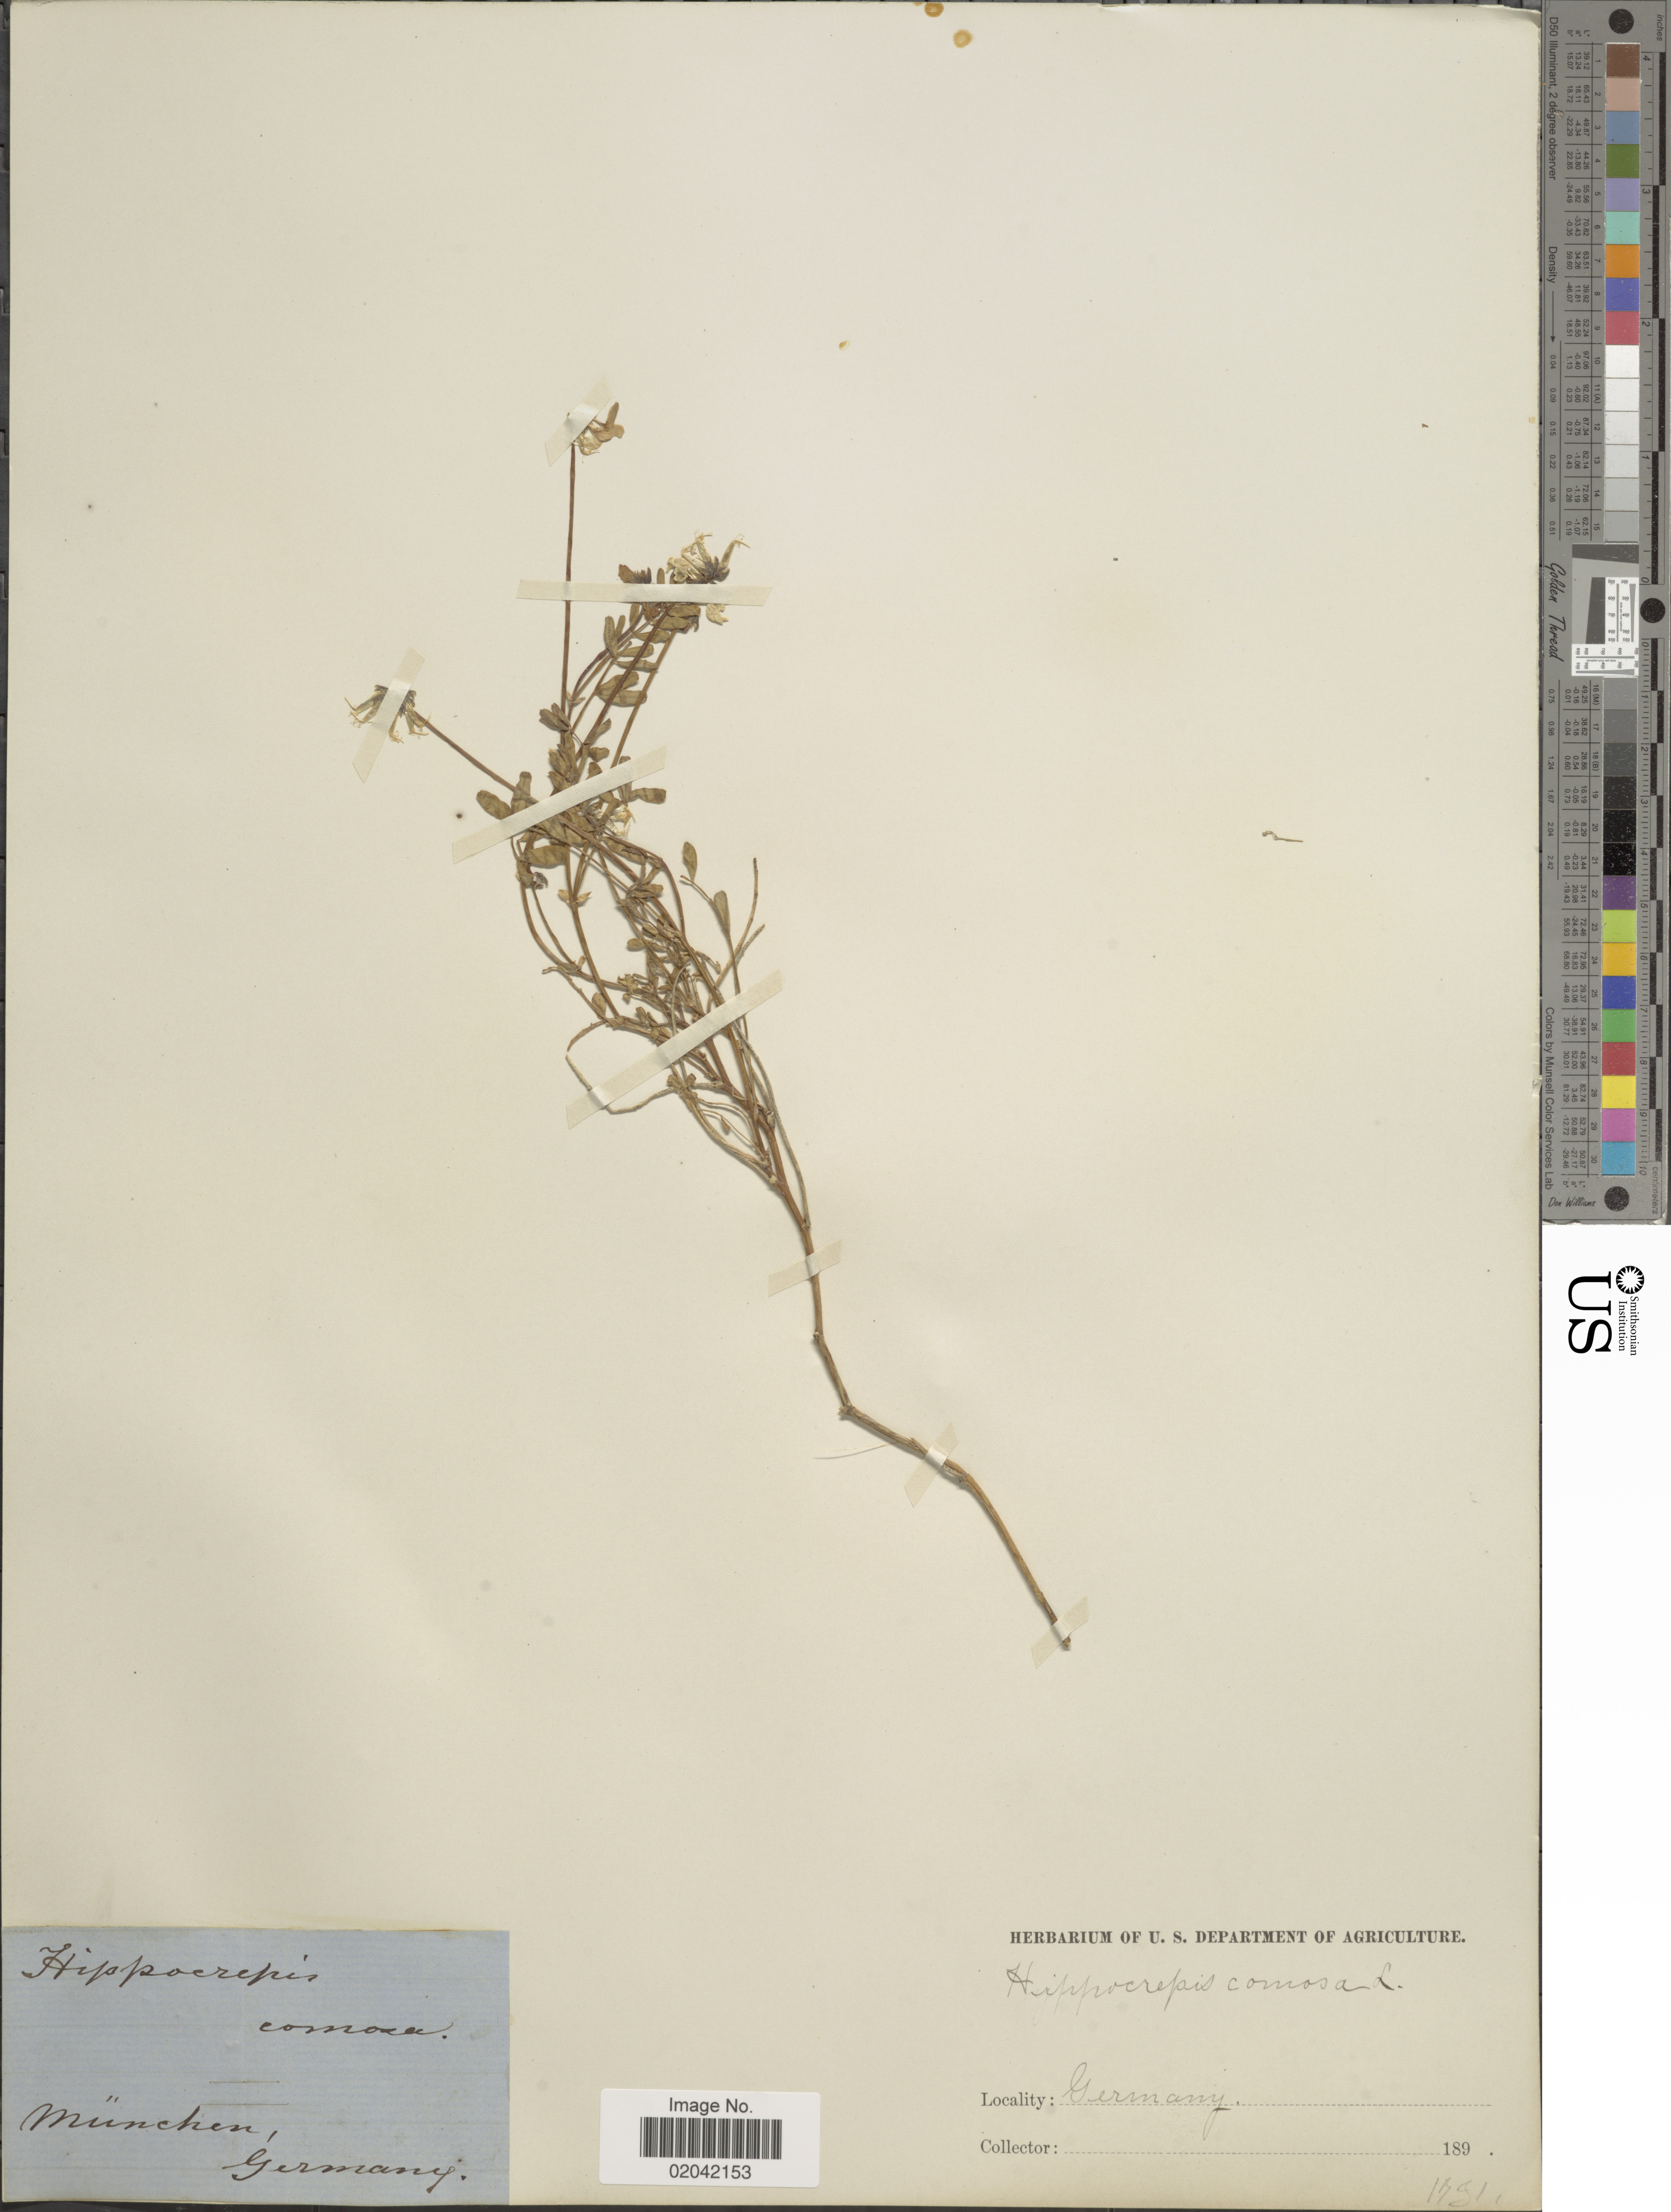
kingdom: Plantae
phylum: Tracheophyta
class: Magnoliopsida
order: Fabales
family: Fabaceae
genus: Hippocrepis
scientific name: Hippocrepis comosa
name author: L.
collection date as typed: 189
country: Germany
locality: Munchen